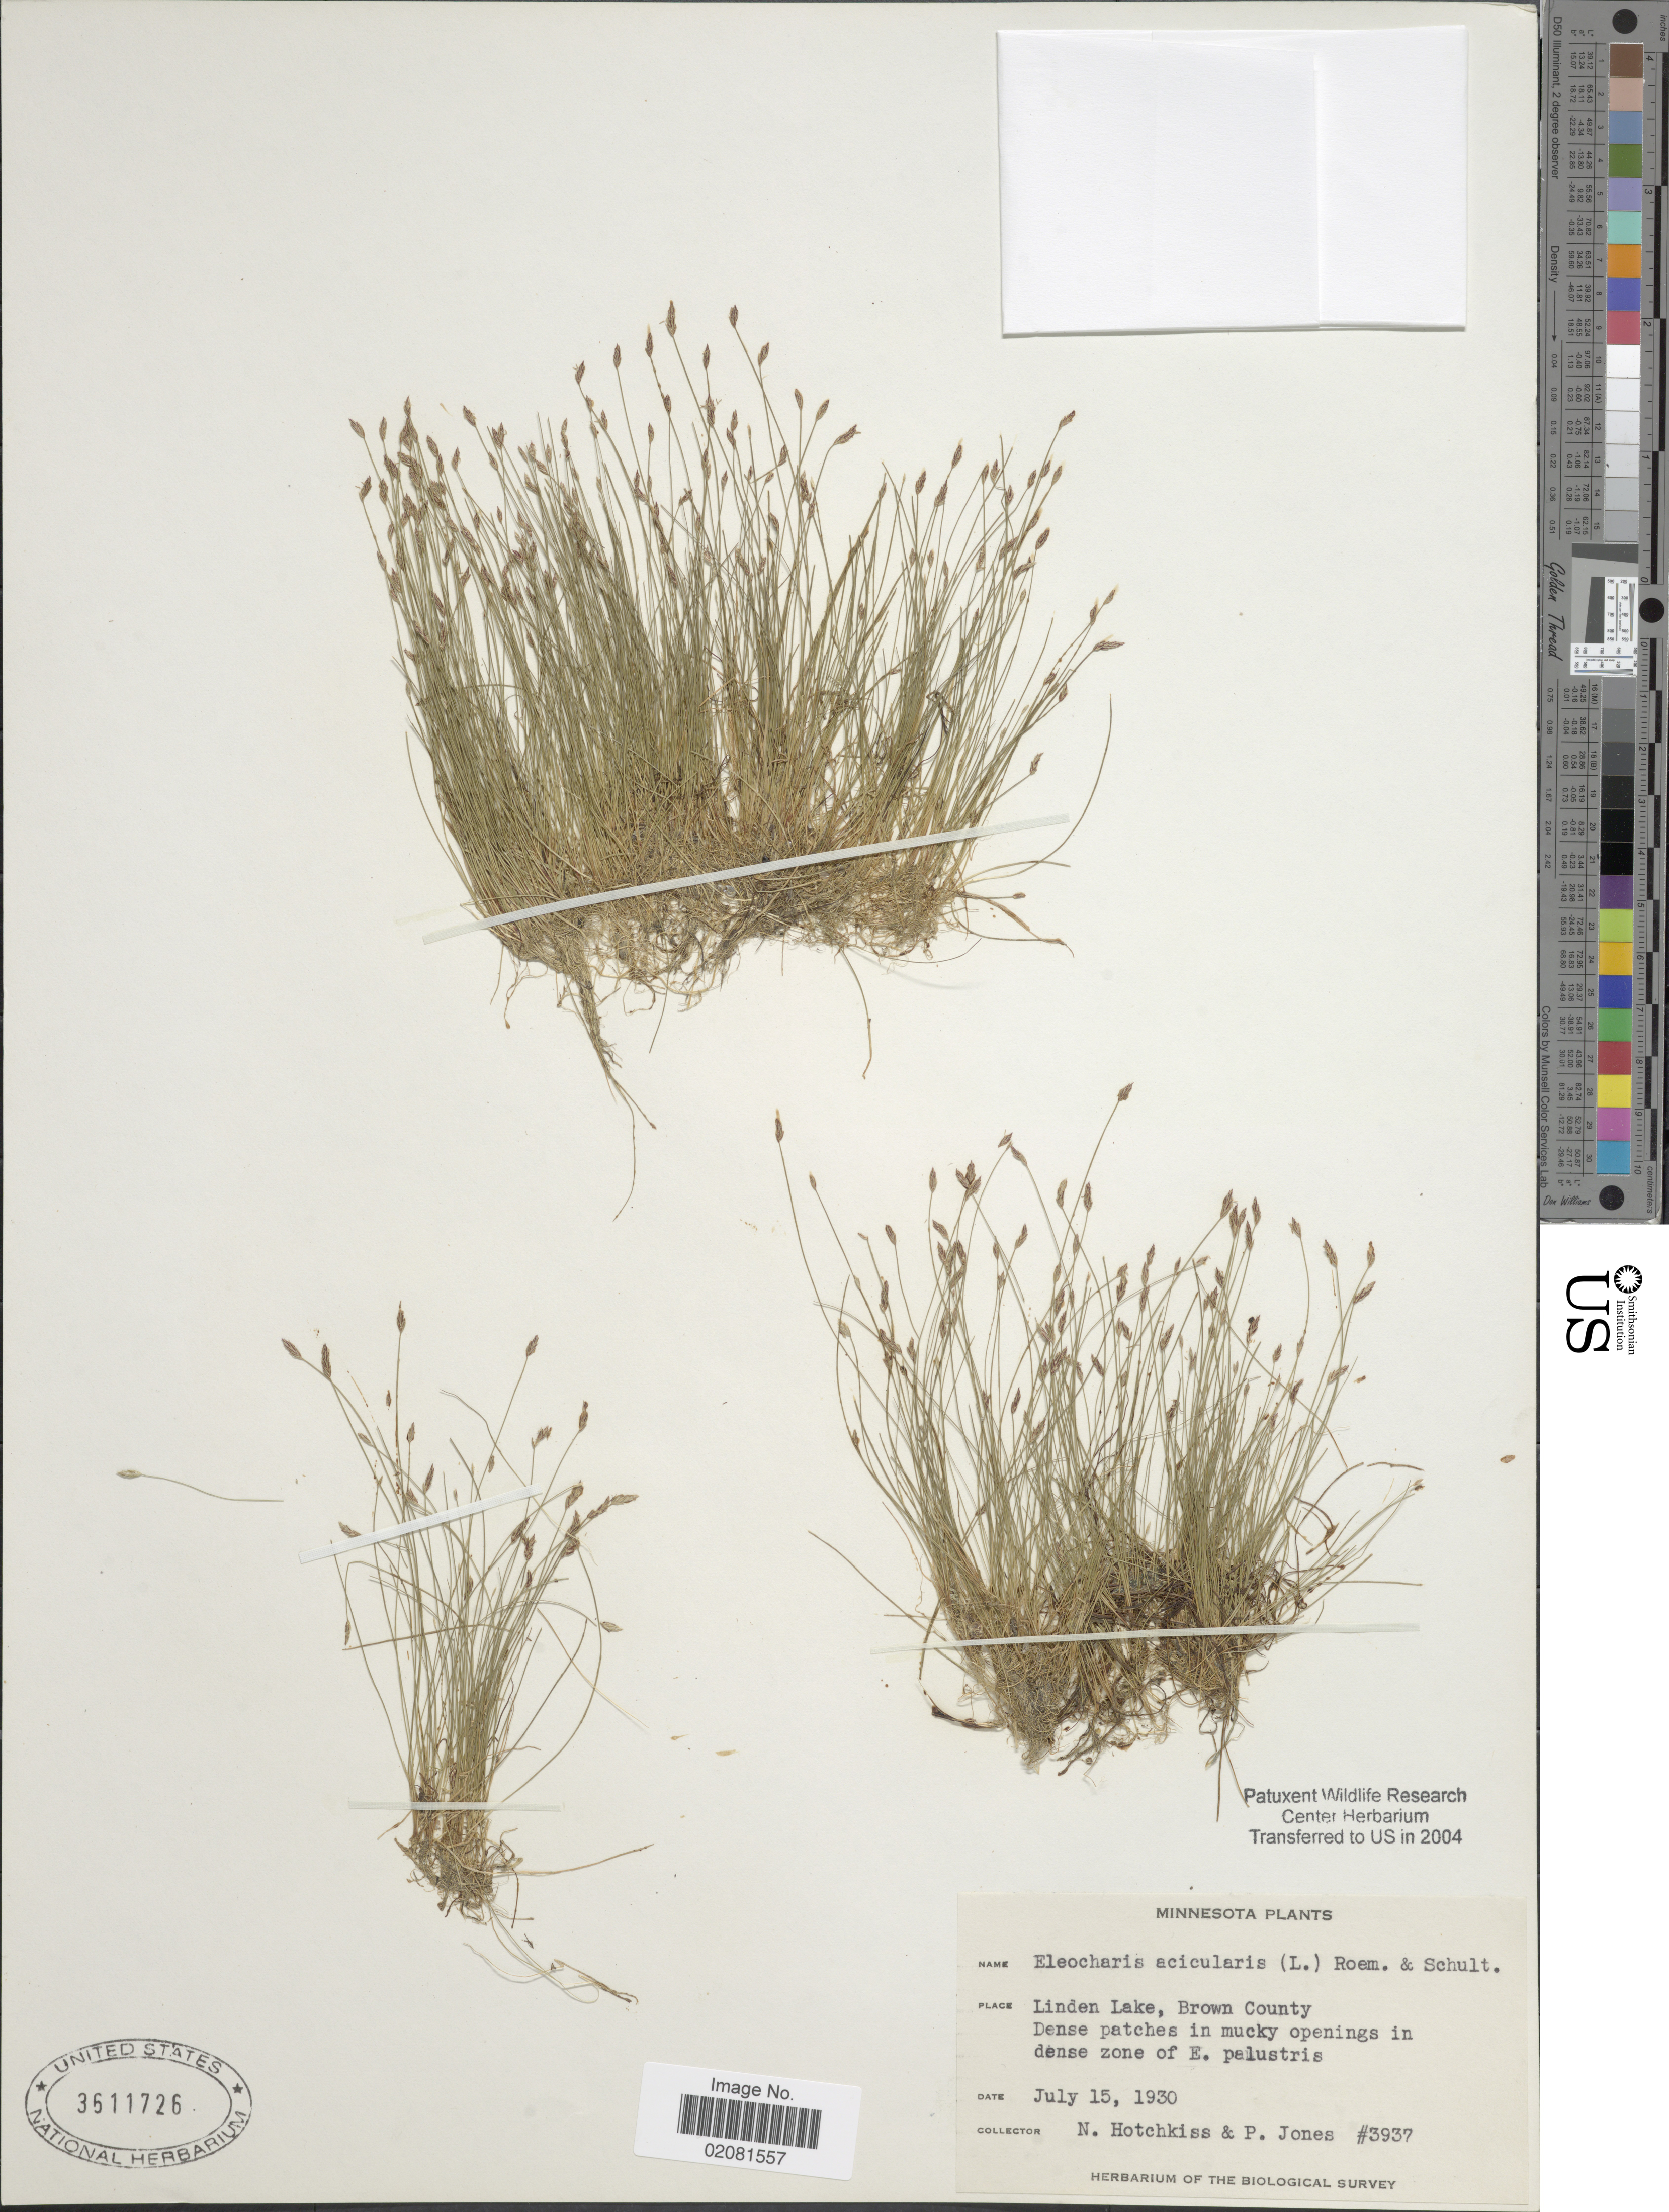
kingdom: Plantae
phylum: Tracheophyta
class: Liliopsida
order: Poales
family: Cyperaceae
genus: Eleocharis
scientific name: Eleocharis acicularis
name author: (L.) Roem. & Schult.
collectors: N. Hotchkiss & P. Jones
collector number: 3937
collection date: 1930-07-15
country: United States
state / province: Minnesota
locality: Linden Lake, Brown County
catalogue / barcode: US 3611726